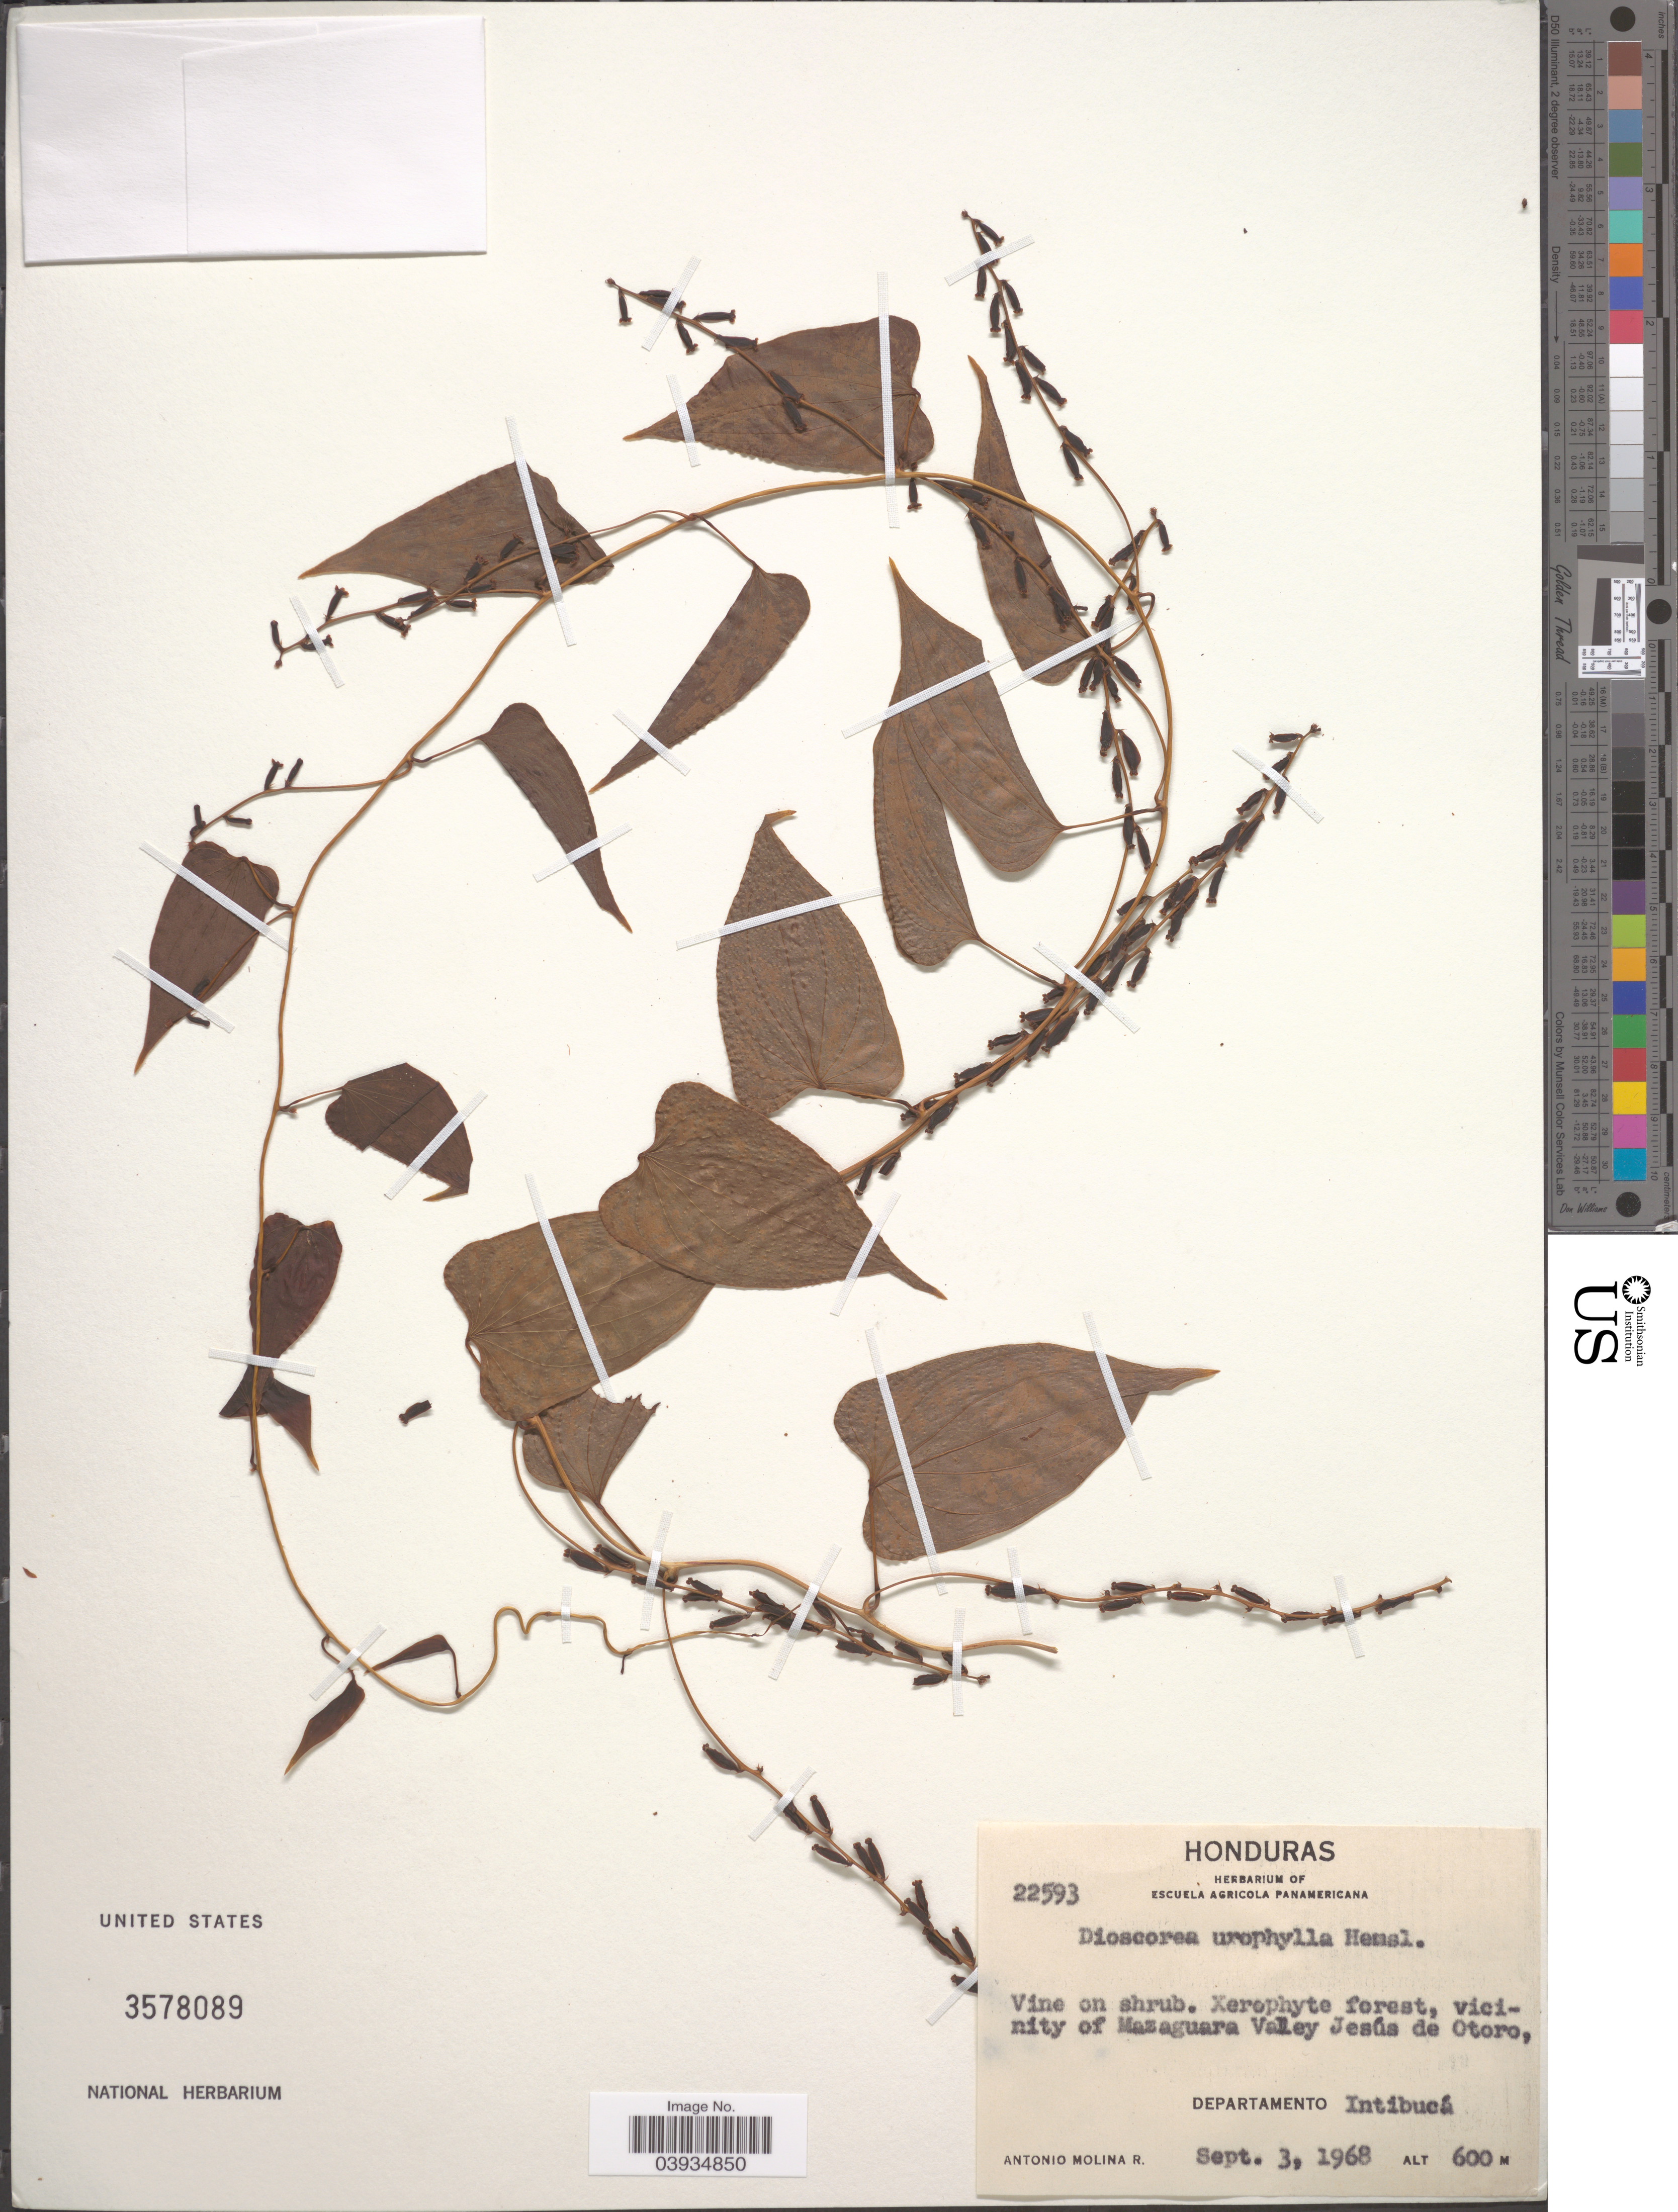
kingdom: Plantae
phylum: Tracheophyta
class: Liliopsida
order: Dioscoreales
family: Dioscoreaceae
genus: Dioscorea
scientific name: Dioscorea urophylla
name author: Hemsl.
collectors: A. Molina R.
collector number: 22593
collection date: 1968-09-03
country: Honduras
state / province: Intibuca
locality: Vicinity of Mazaguara Valley Jesús de Otoro, Departamento Intibucá.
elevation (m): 600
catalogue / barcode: US 3578089